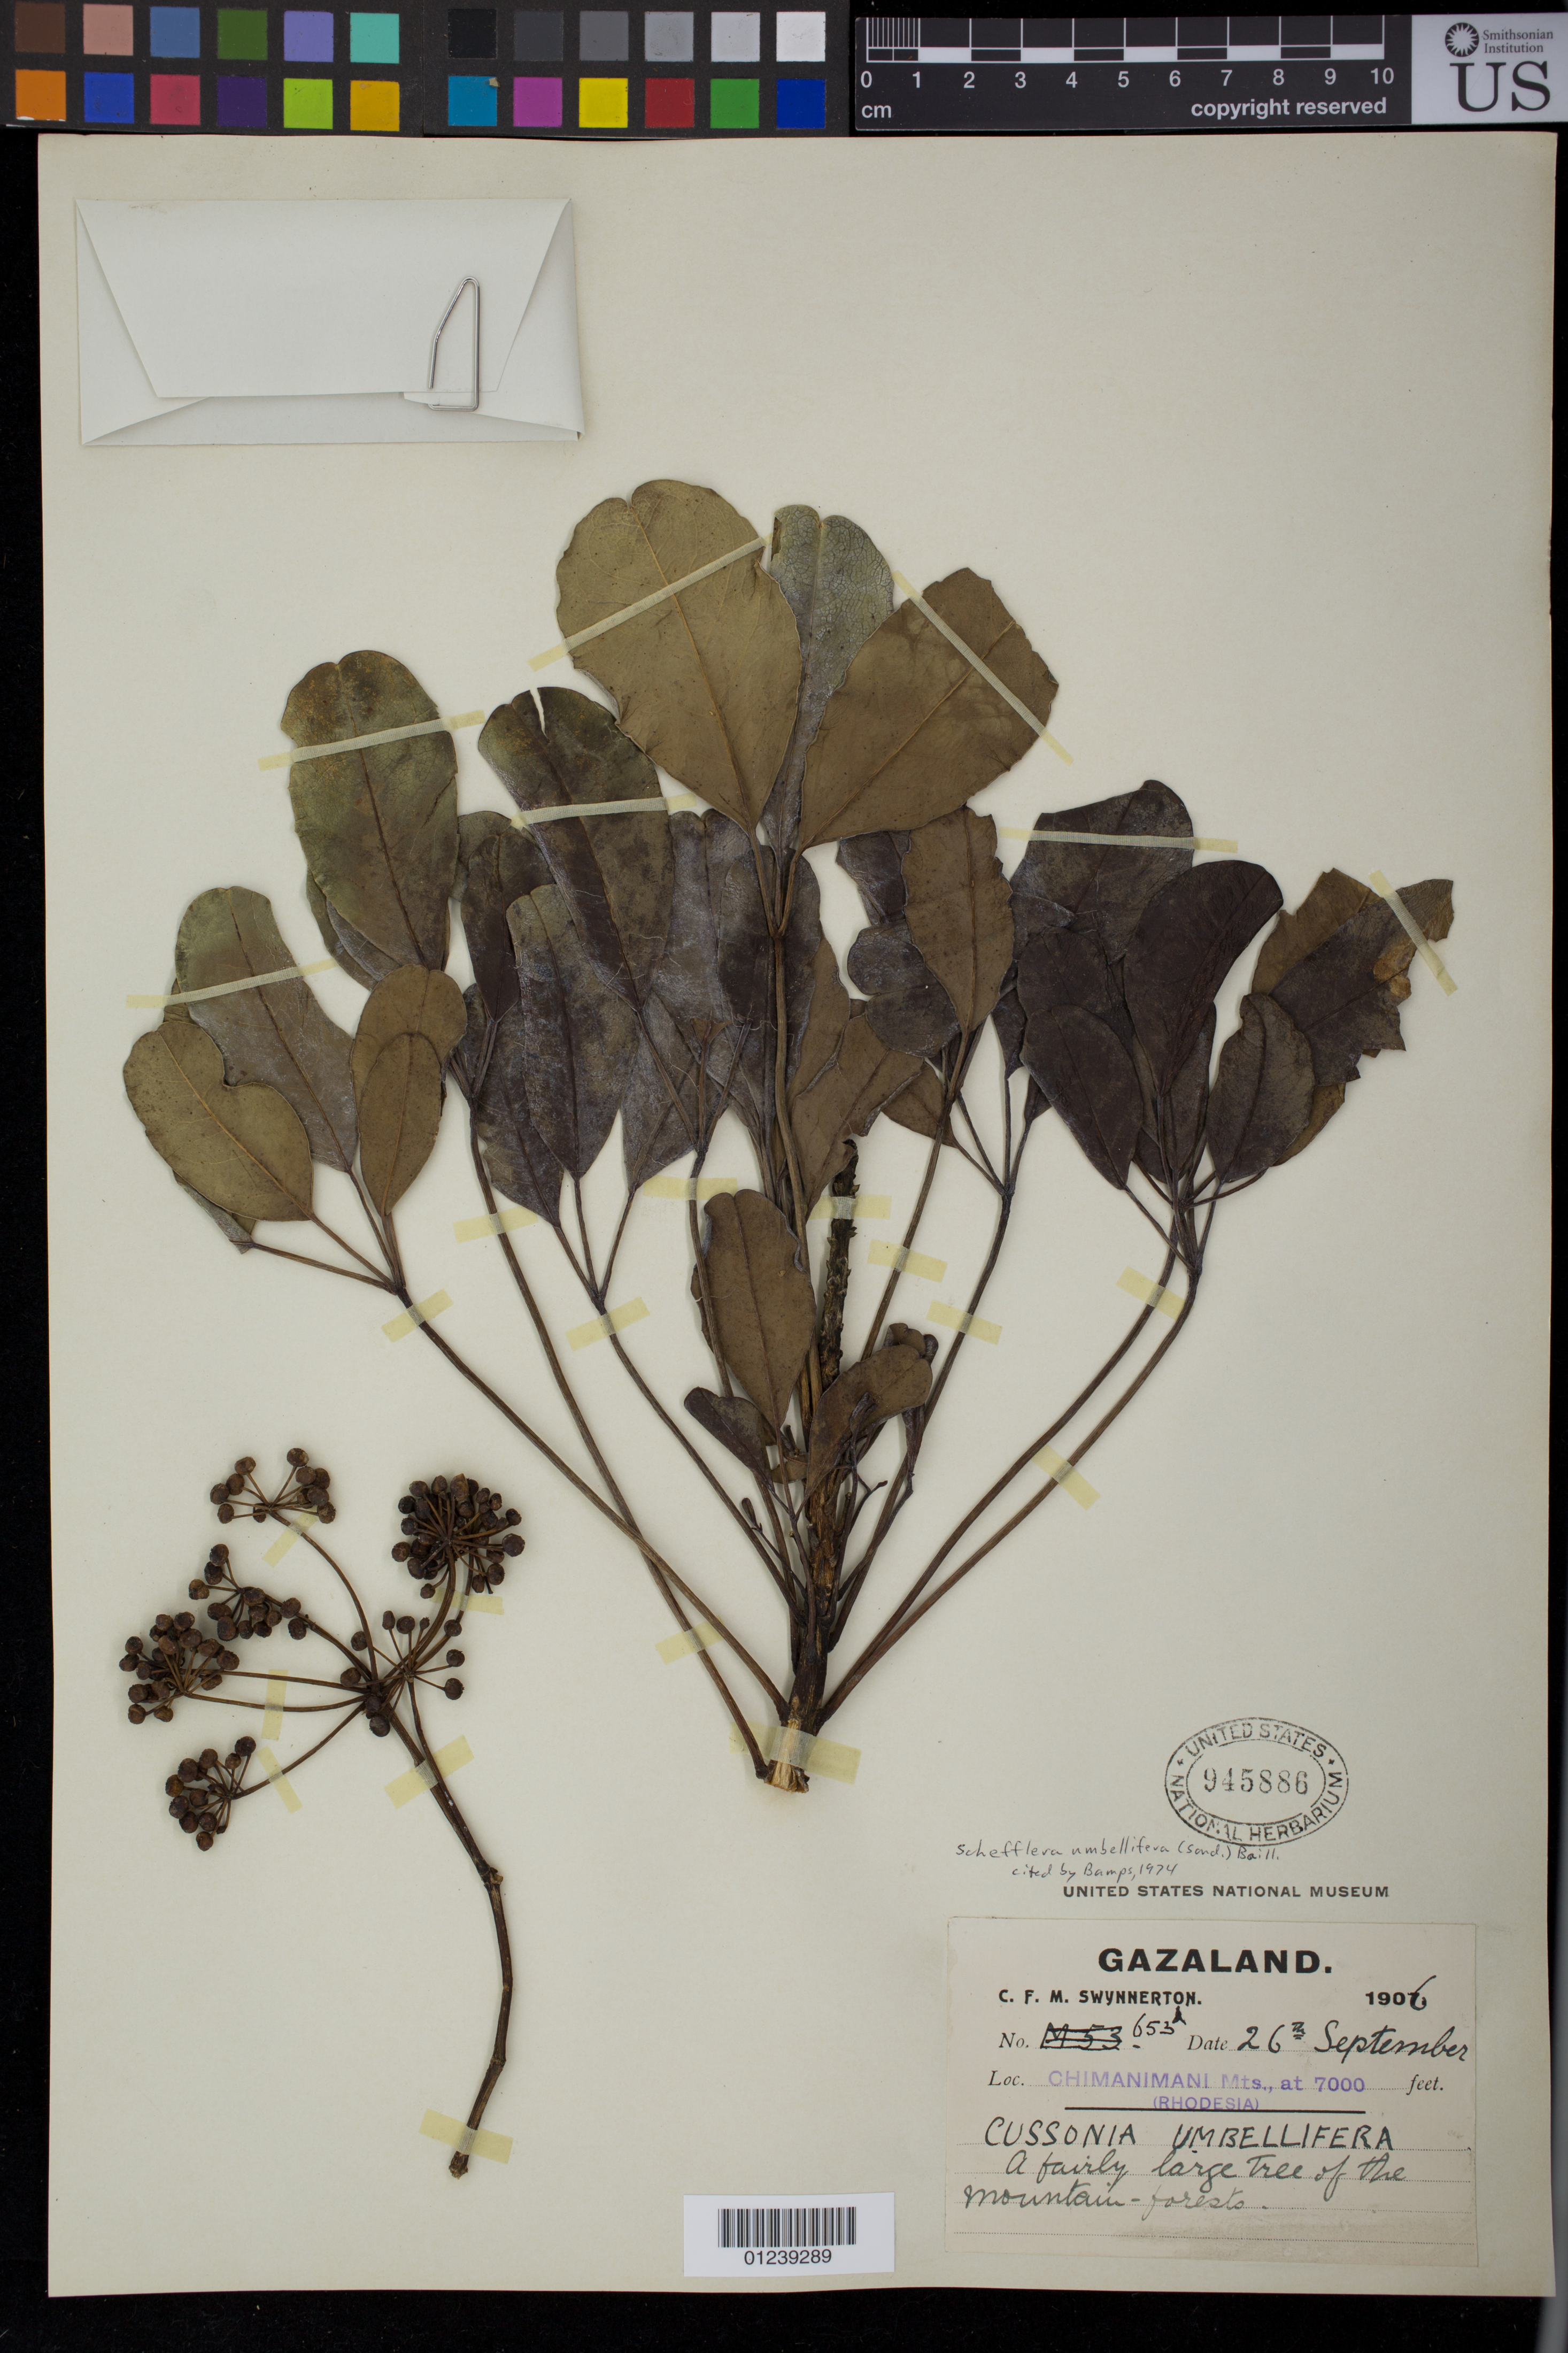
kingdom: Plantae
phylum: Tracheophyta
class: Magnoliopsida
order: Apiales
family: Araliaceae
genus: Schefflera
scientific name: Schefflera umbellifera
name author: (Sond.) Baill.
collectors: C. Swynnerton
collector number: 653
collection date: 1906-09-26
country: Zimbabwe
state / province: Manicaland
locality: Gazaland: Chimanimani Mts. at 7000 feet. (Rhodesia)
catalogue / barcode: US 945866